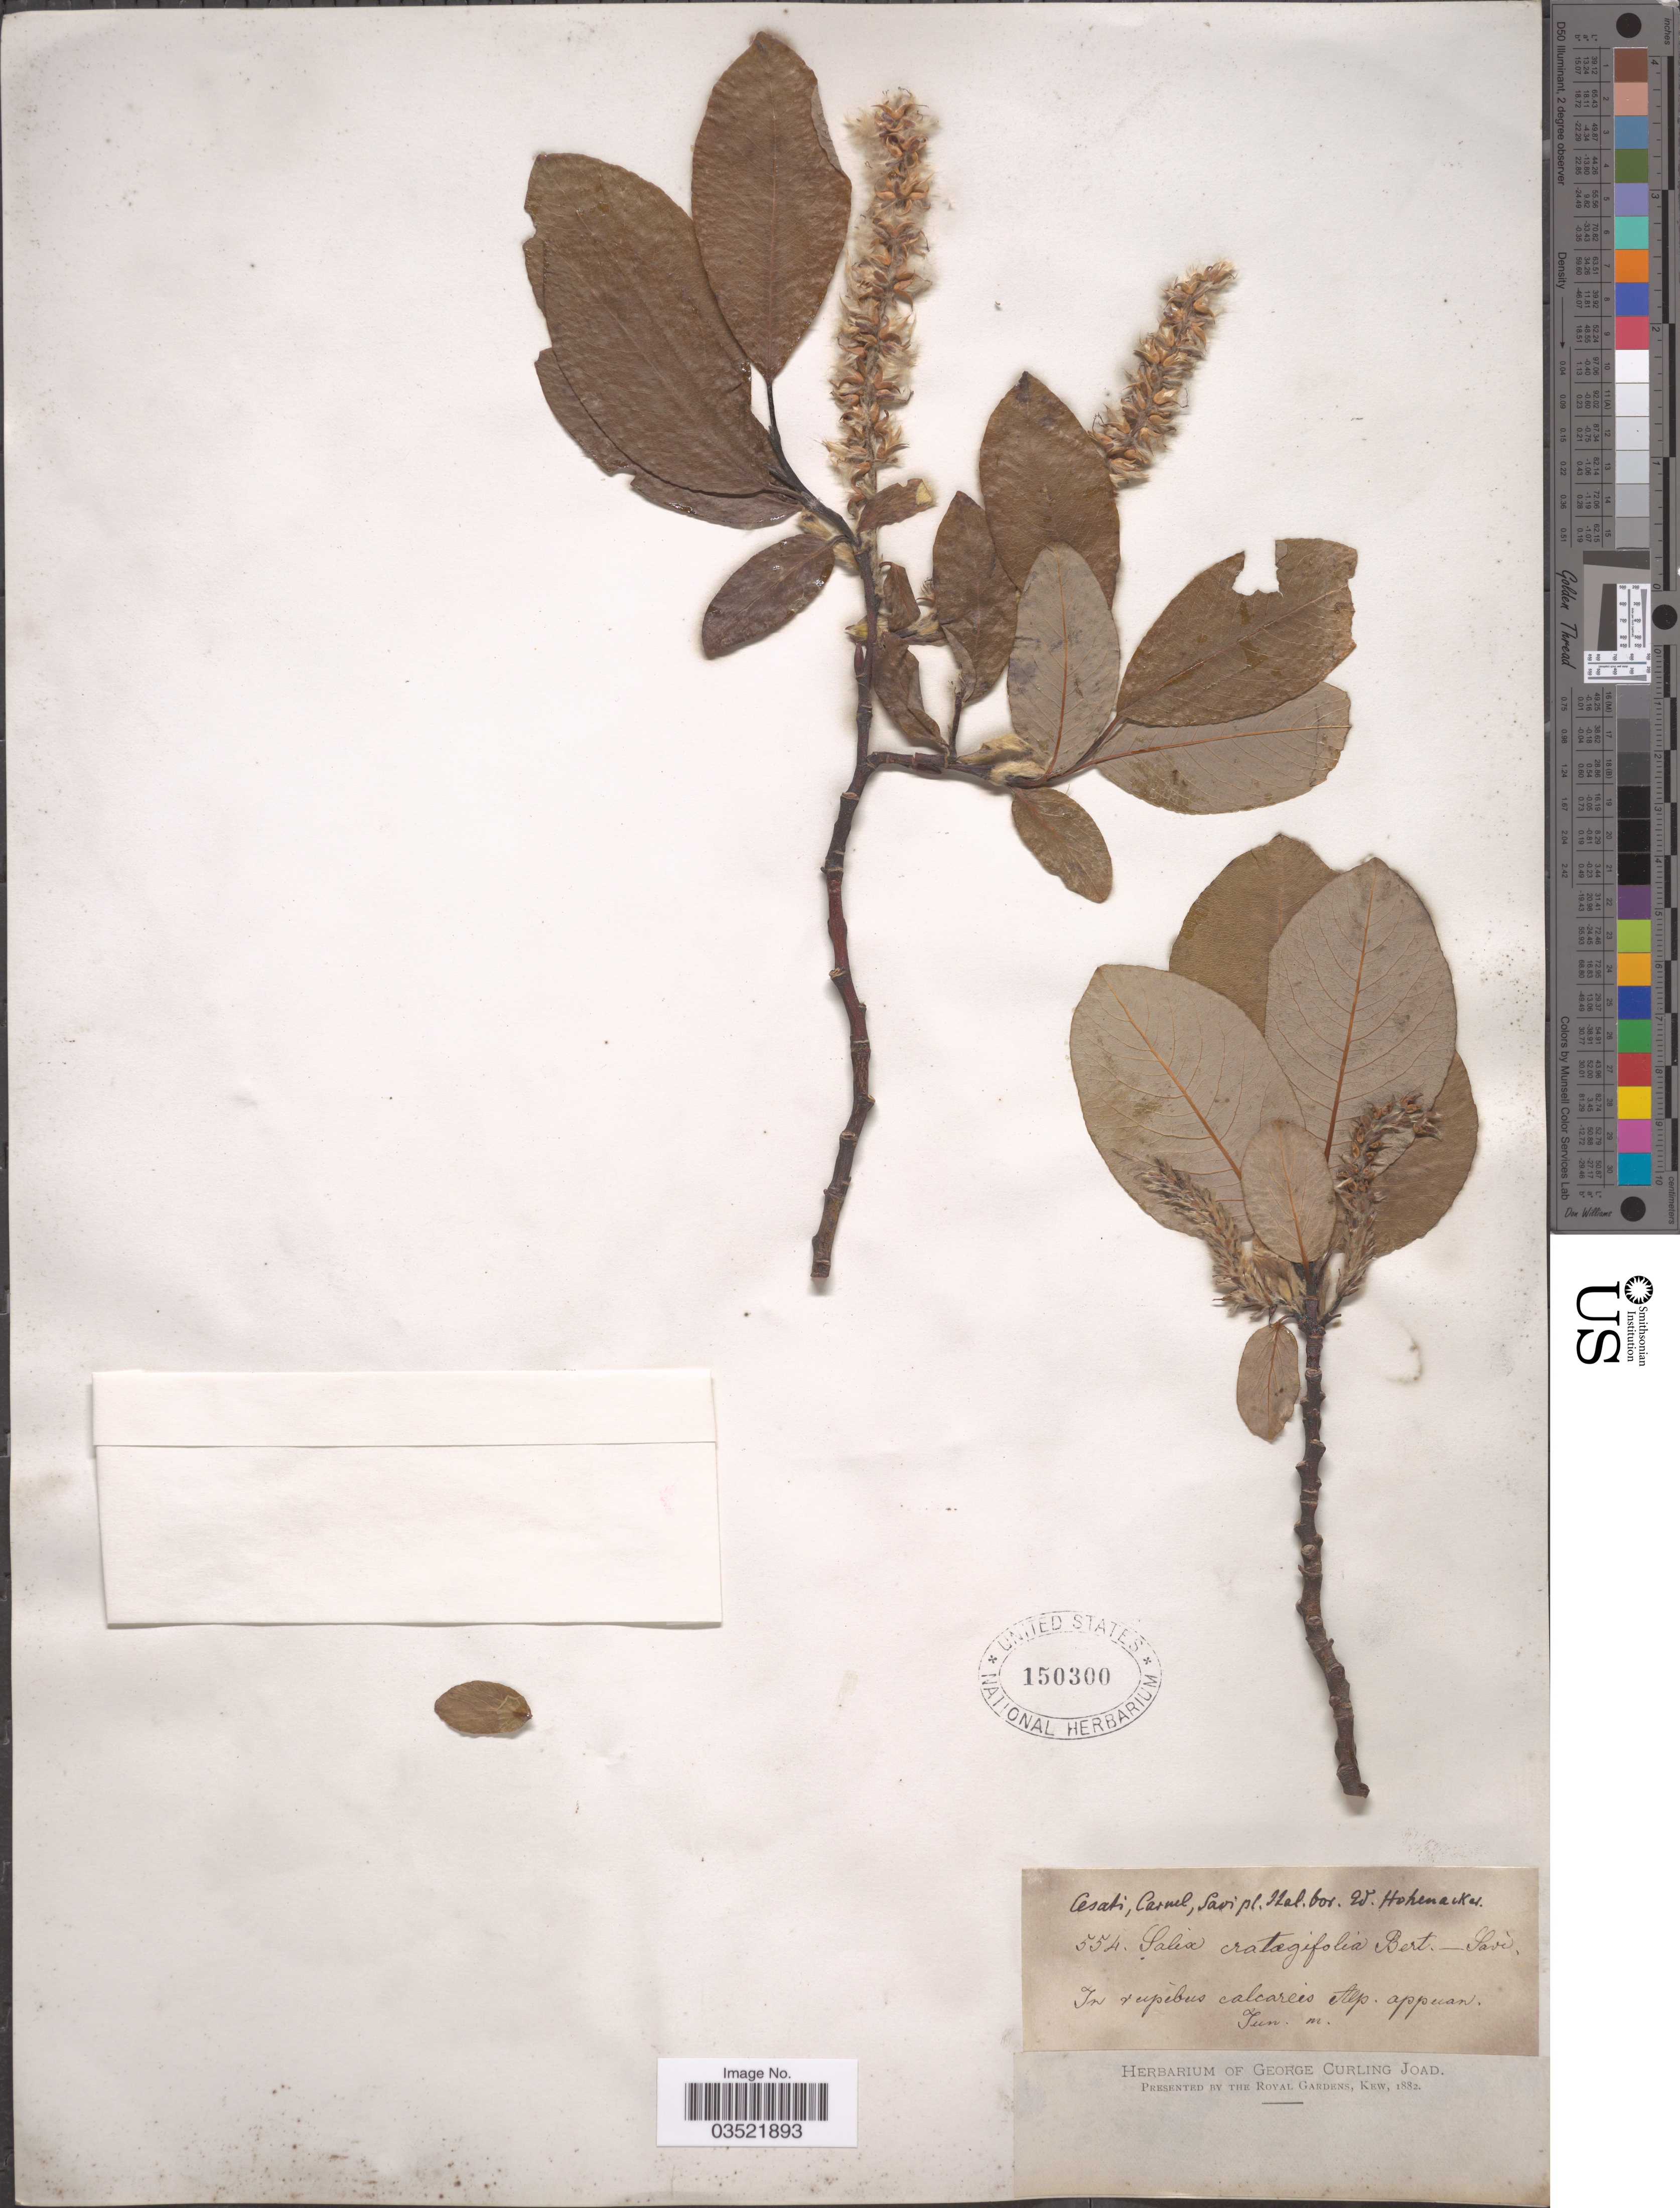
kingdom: Plantae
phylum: Tracheophyta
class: Magnoliopsida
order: Malpighiales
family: Salicaceae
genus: Salix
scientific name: Salix crataegifolia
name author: Bertol.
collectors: Cesati, Carnel & G. Savi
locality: In rupibus calcareis Alp. appuan.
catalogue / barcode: US 150300